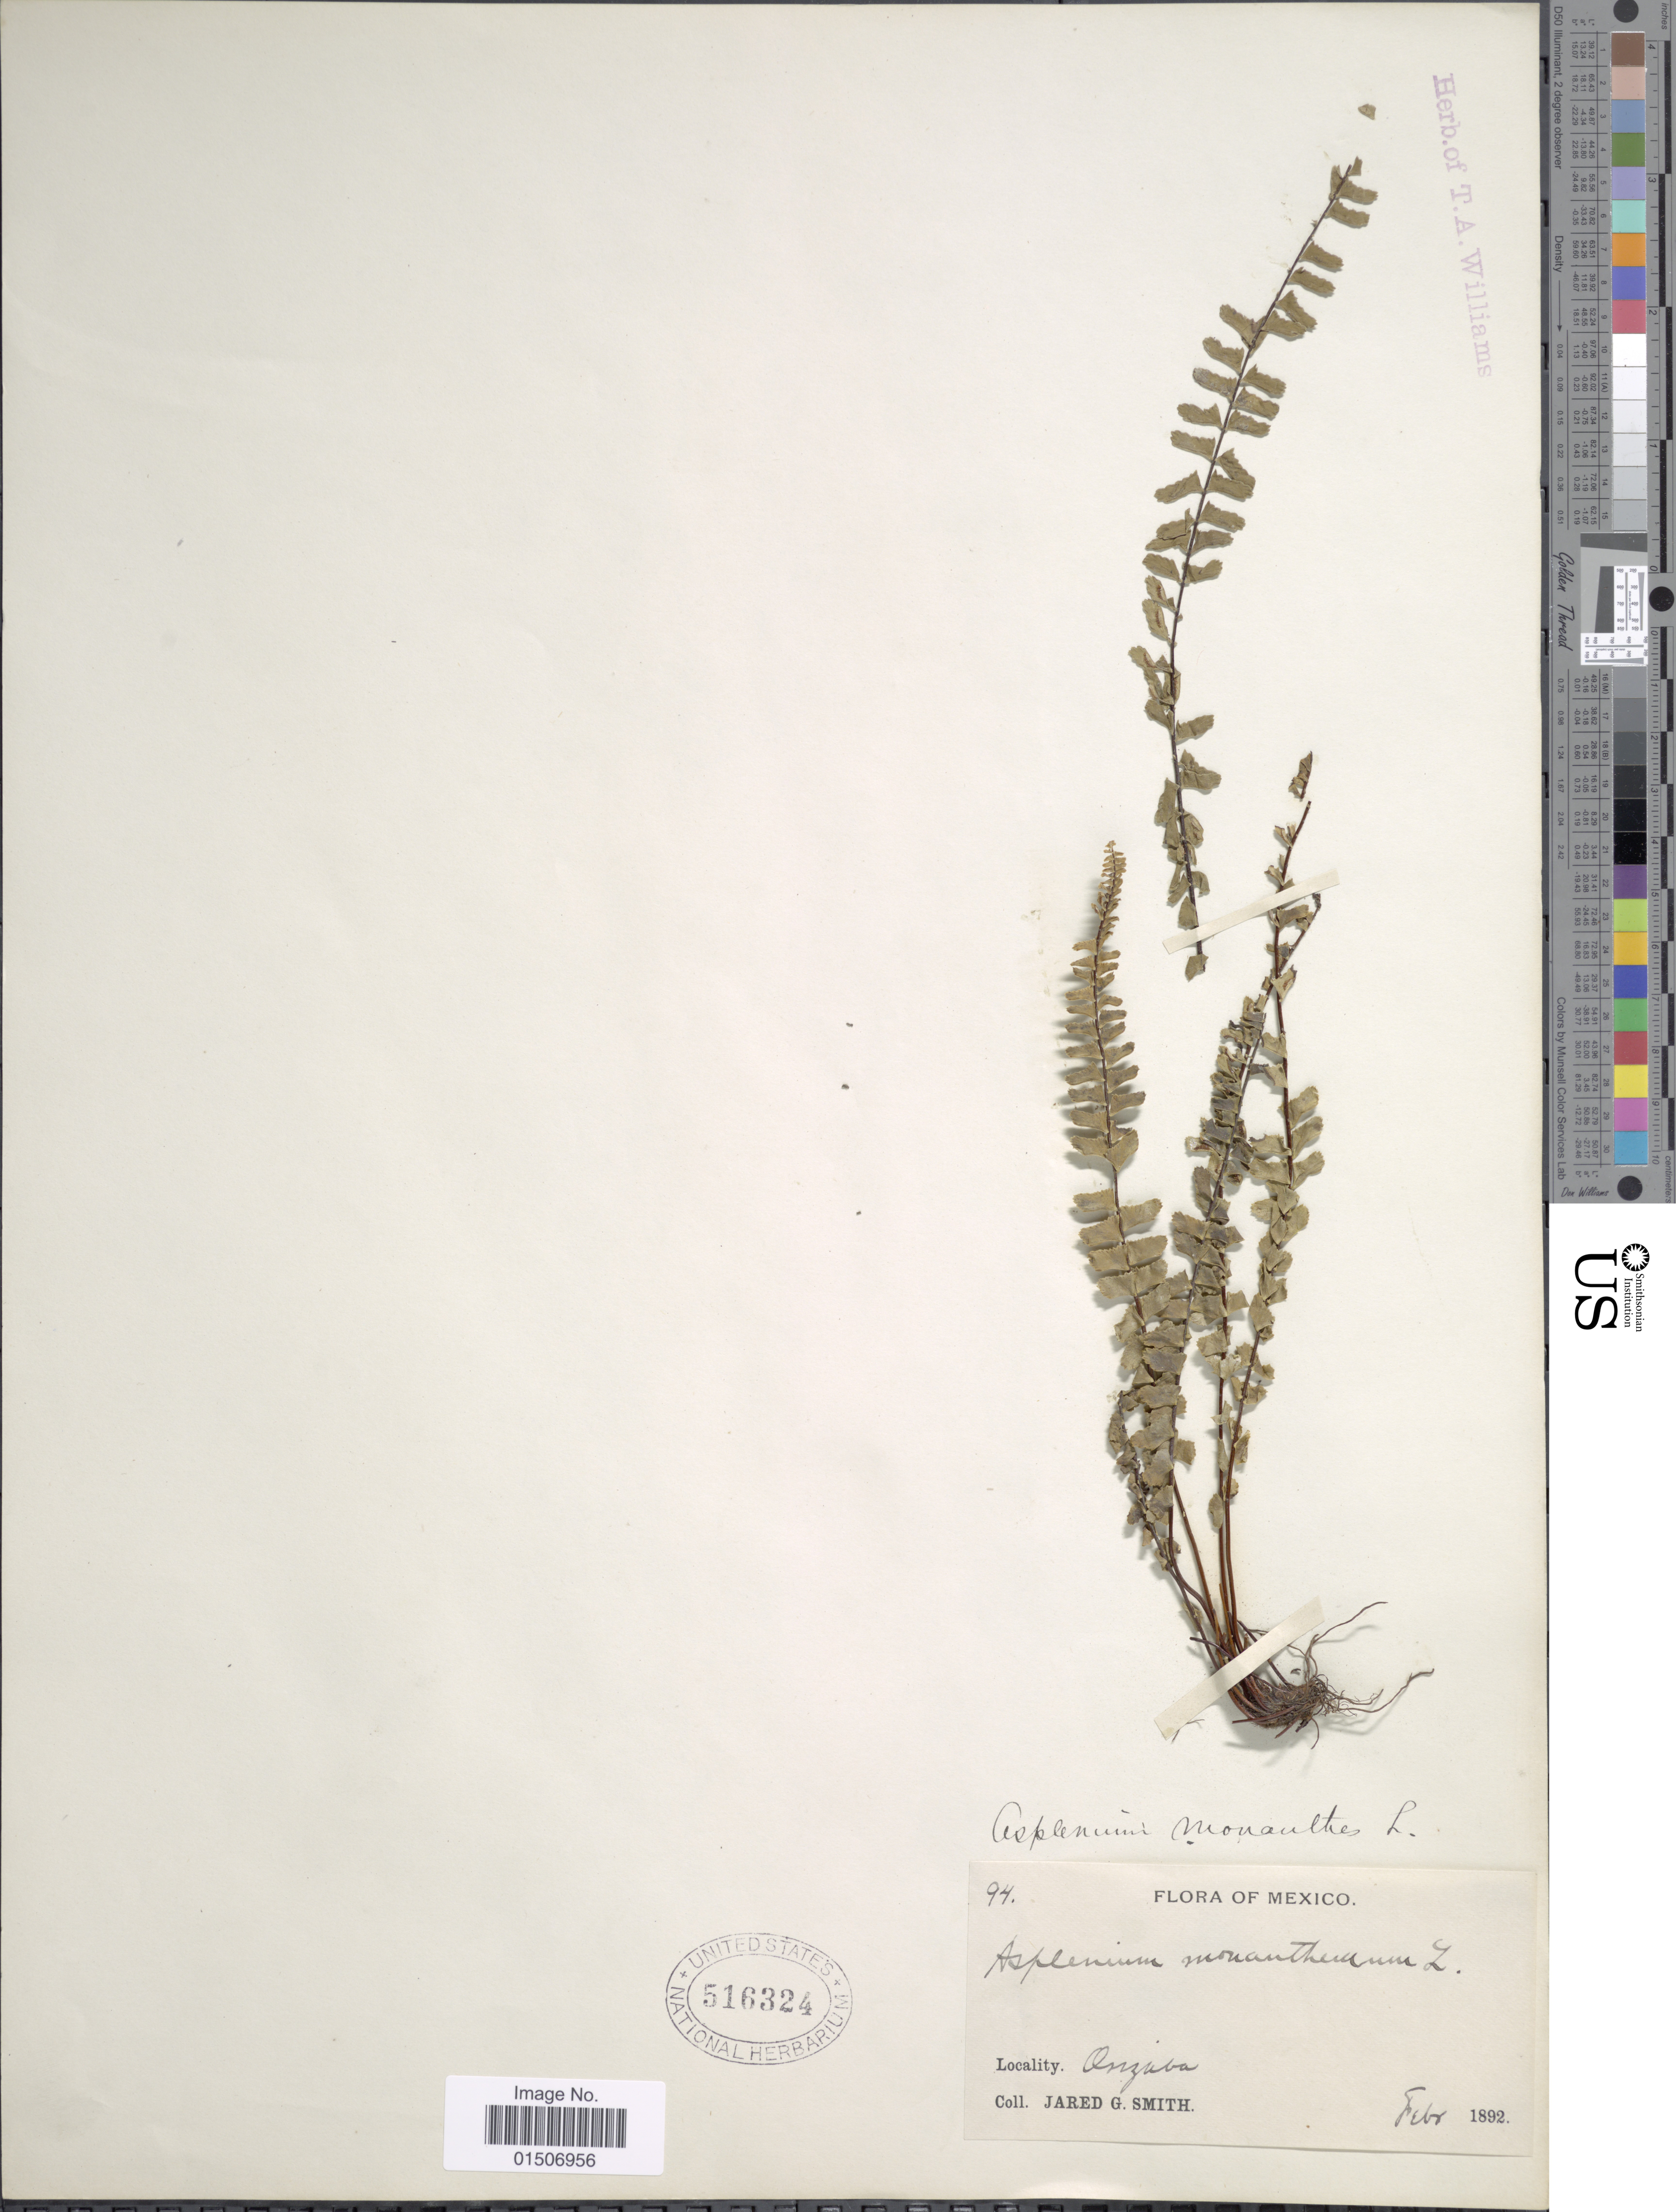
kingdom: Plantae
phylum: Tracheophyta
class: Polypodiopsida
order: Polypodiales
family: Aspleniaceae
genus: Asplenium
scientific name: Asplenium monanthes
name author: L.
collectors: J. G. Smith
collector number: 94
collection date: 1892-02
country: Mexico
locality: Orizaba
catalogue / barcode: US 516324